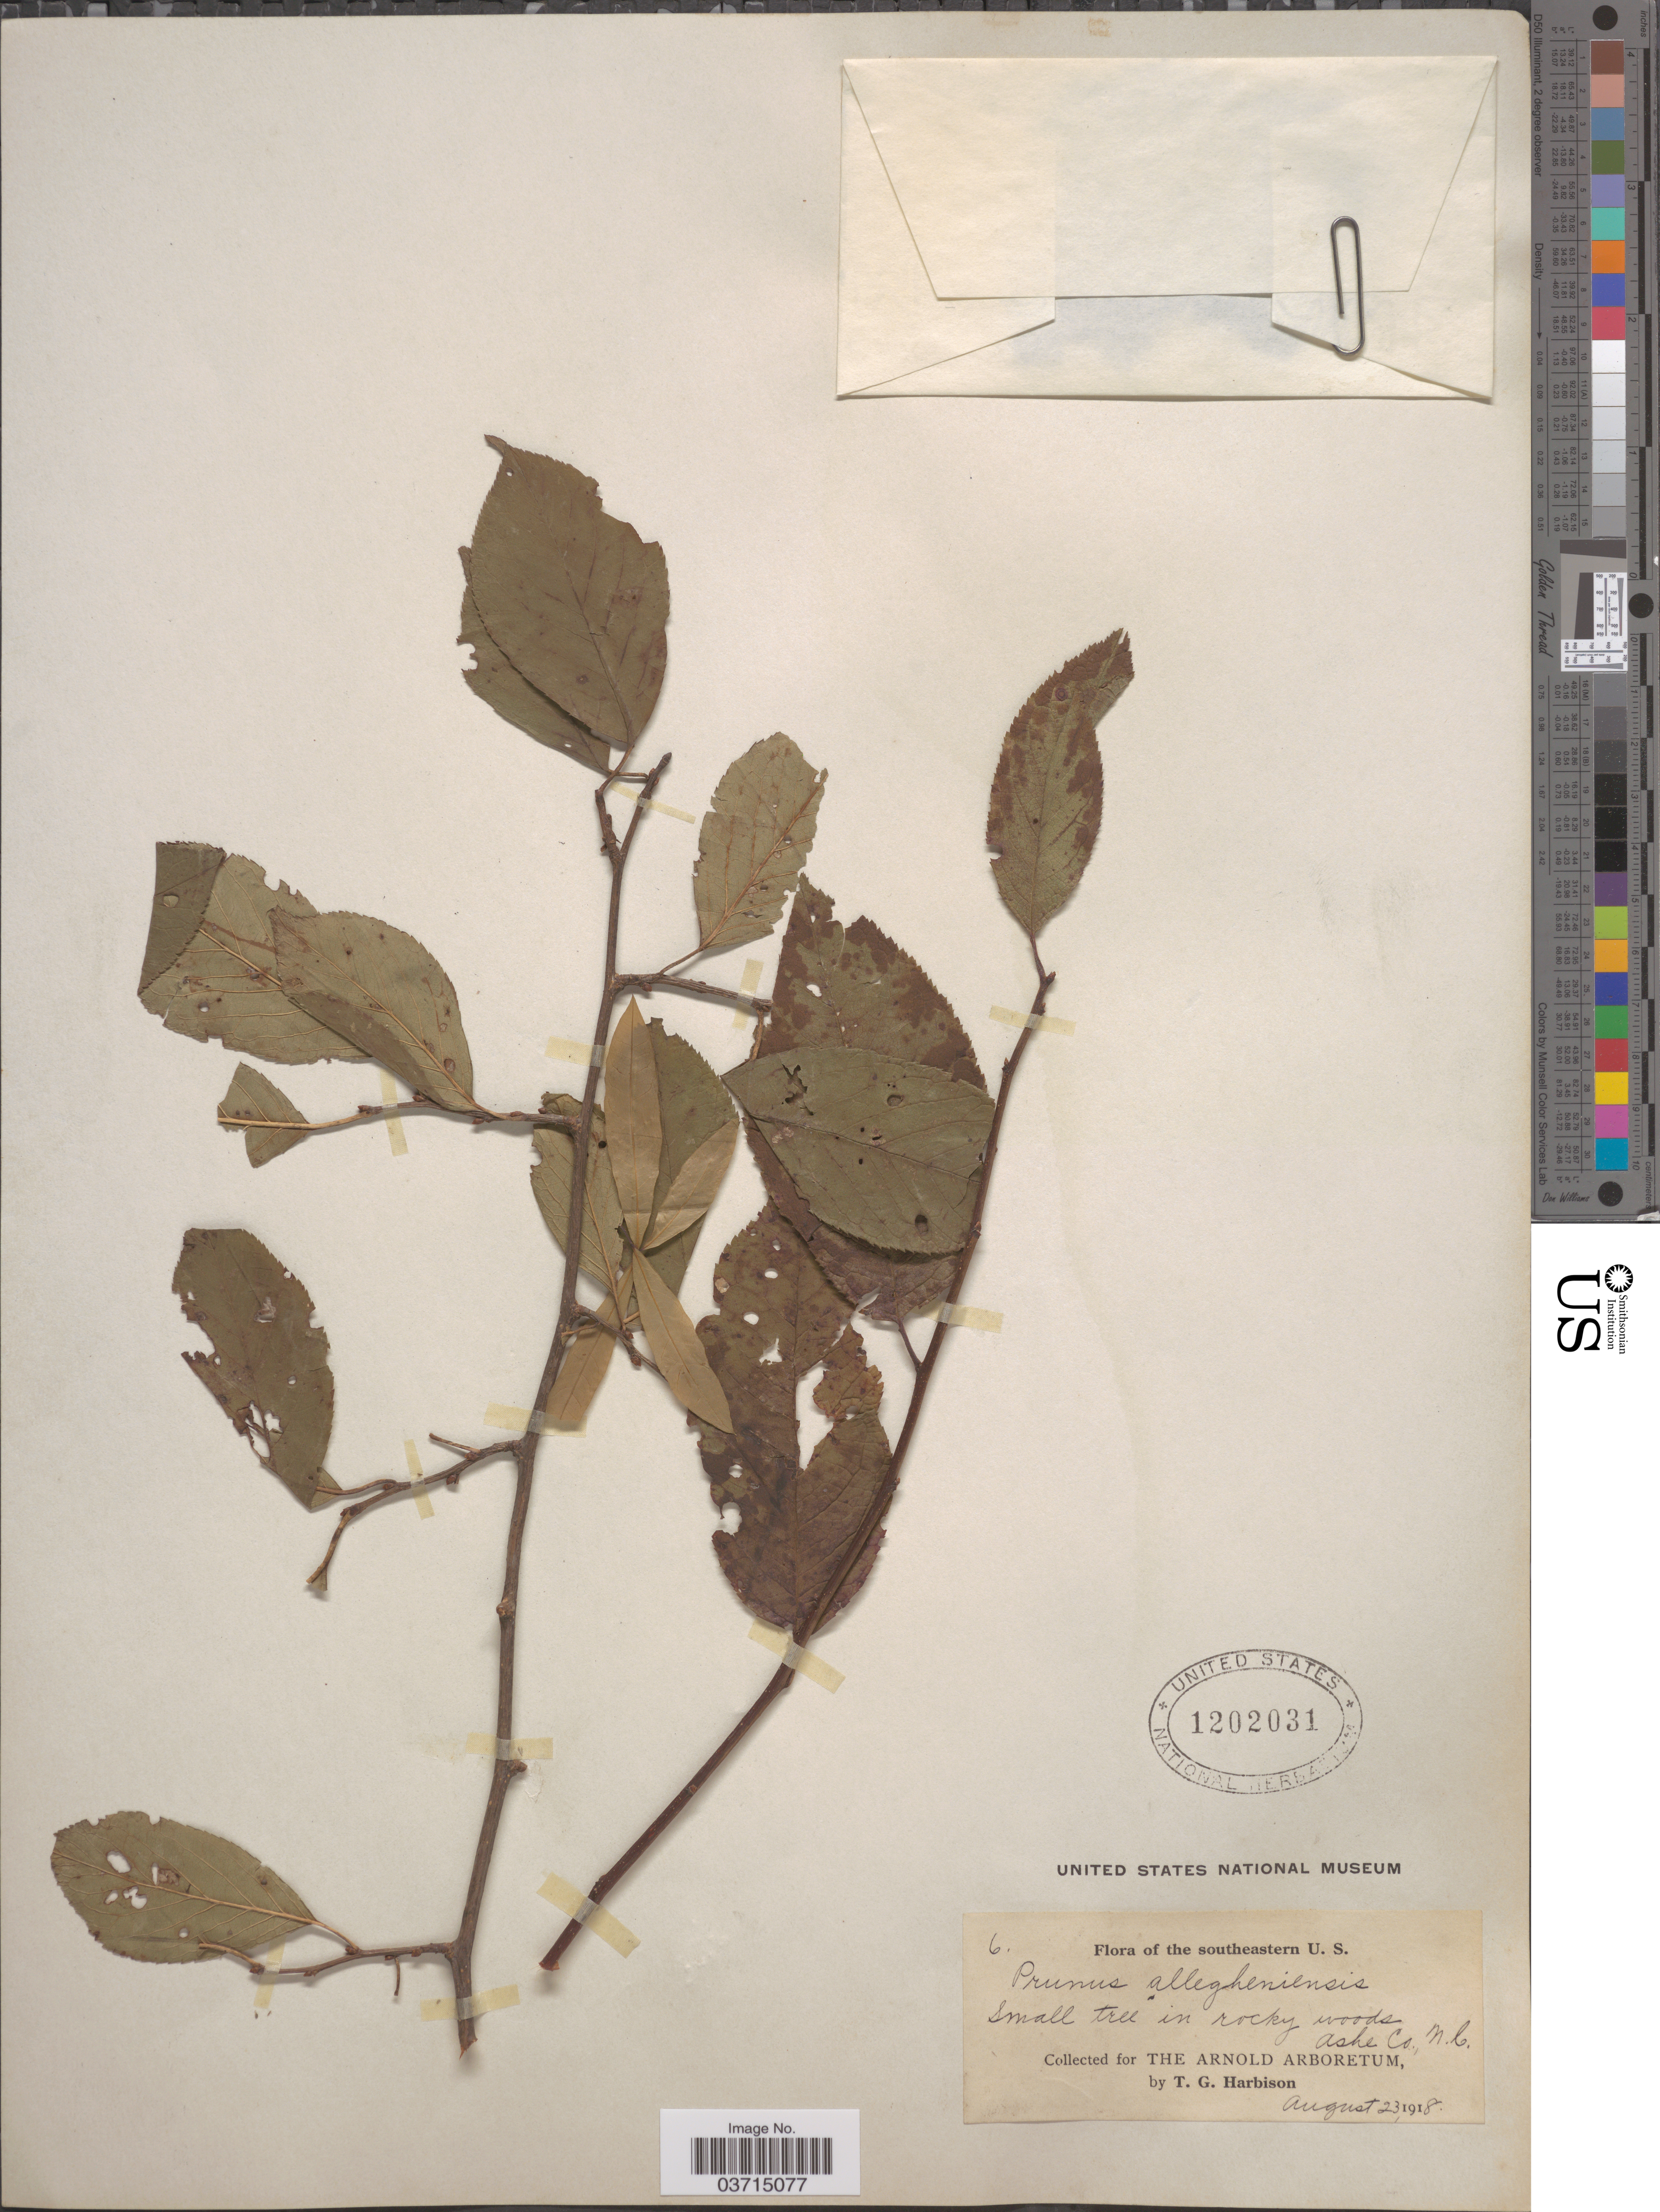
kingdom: Plantae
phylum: Tracheophyta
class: Magnoliopsida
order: Rosales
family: Rosaceae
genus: Prunus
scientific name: Prunus alleghaniensis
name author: Porter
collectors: T. Harbison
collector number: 6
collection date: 1918-08-23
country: United States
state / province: North Carolina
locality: Ashe Co.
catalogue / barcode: US 1202031